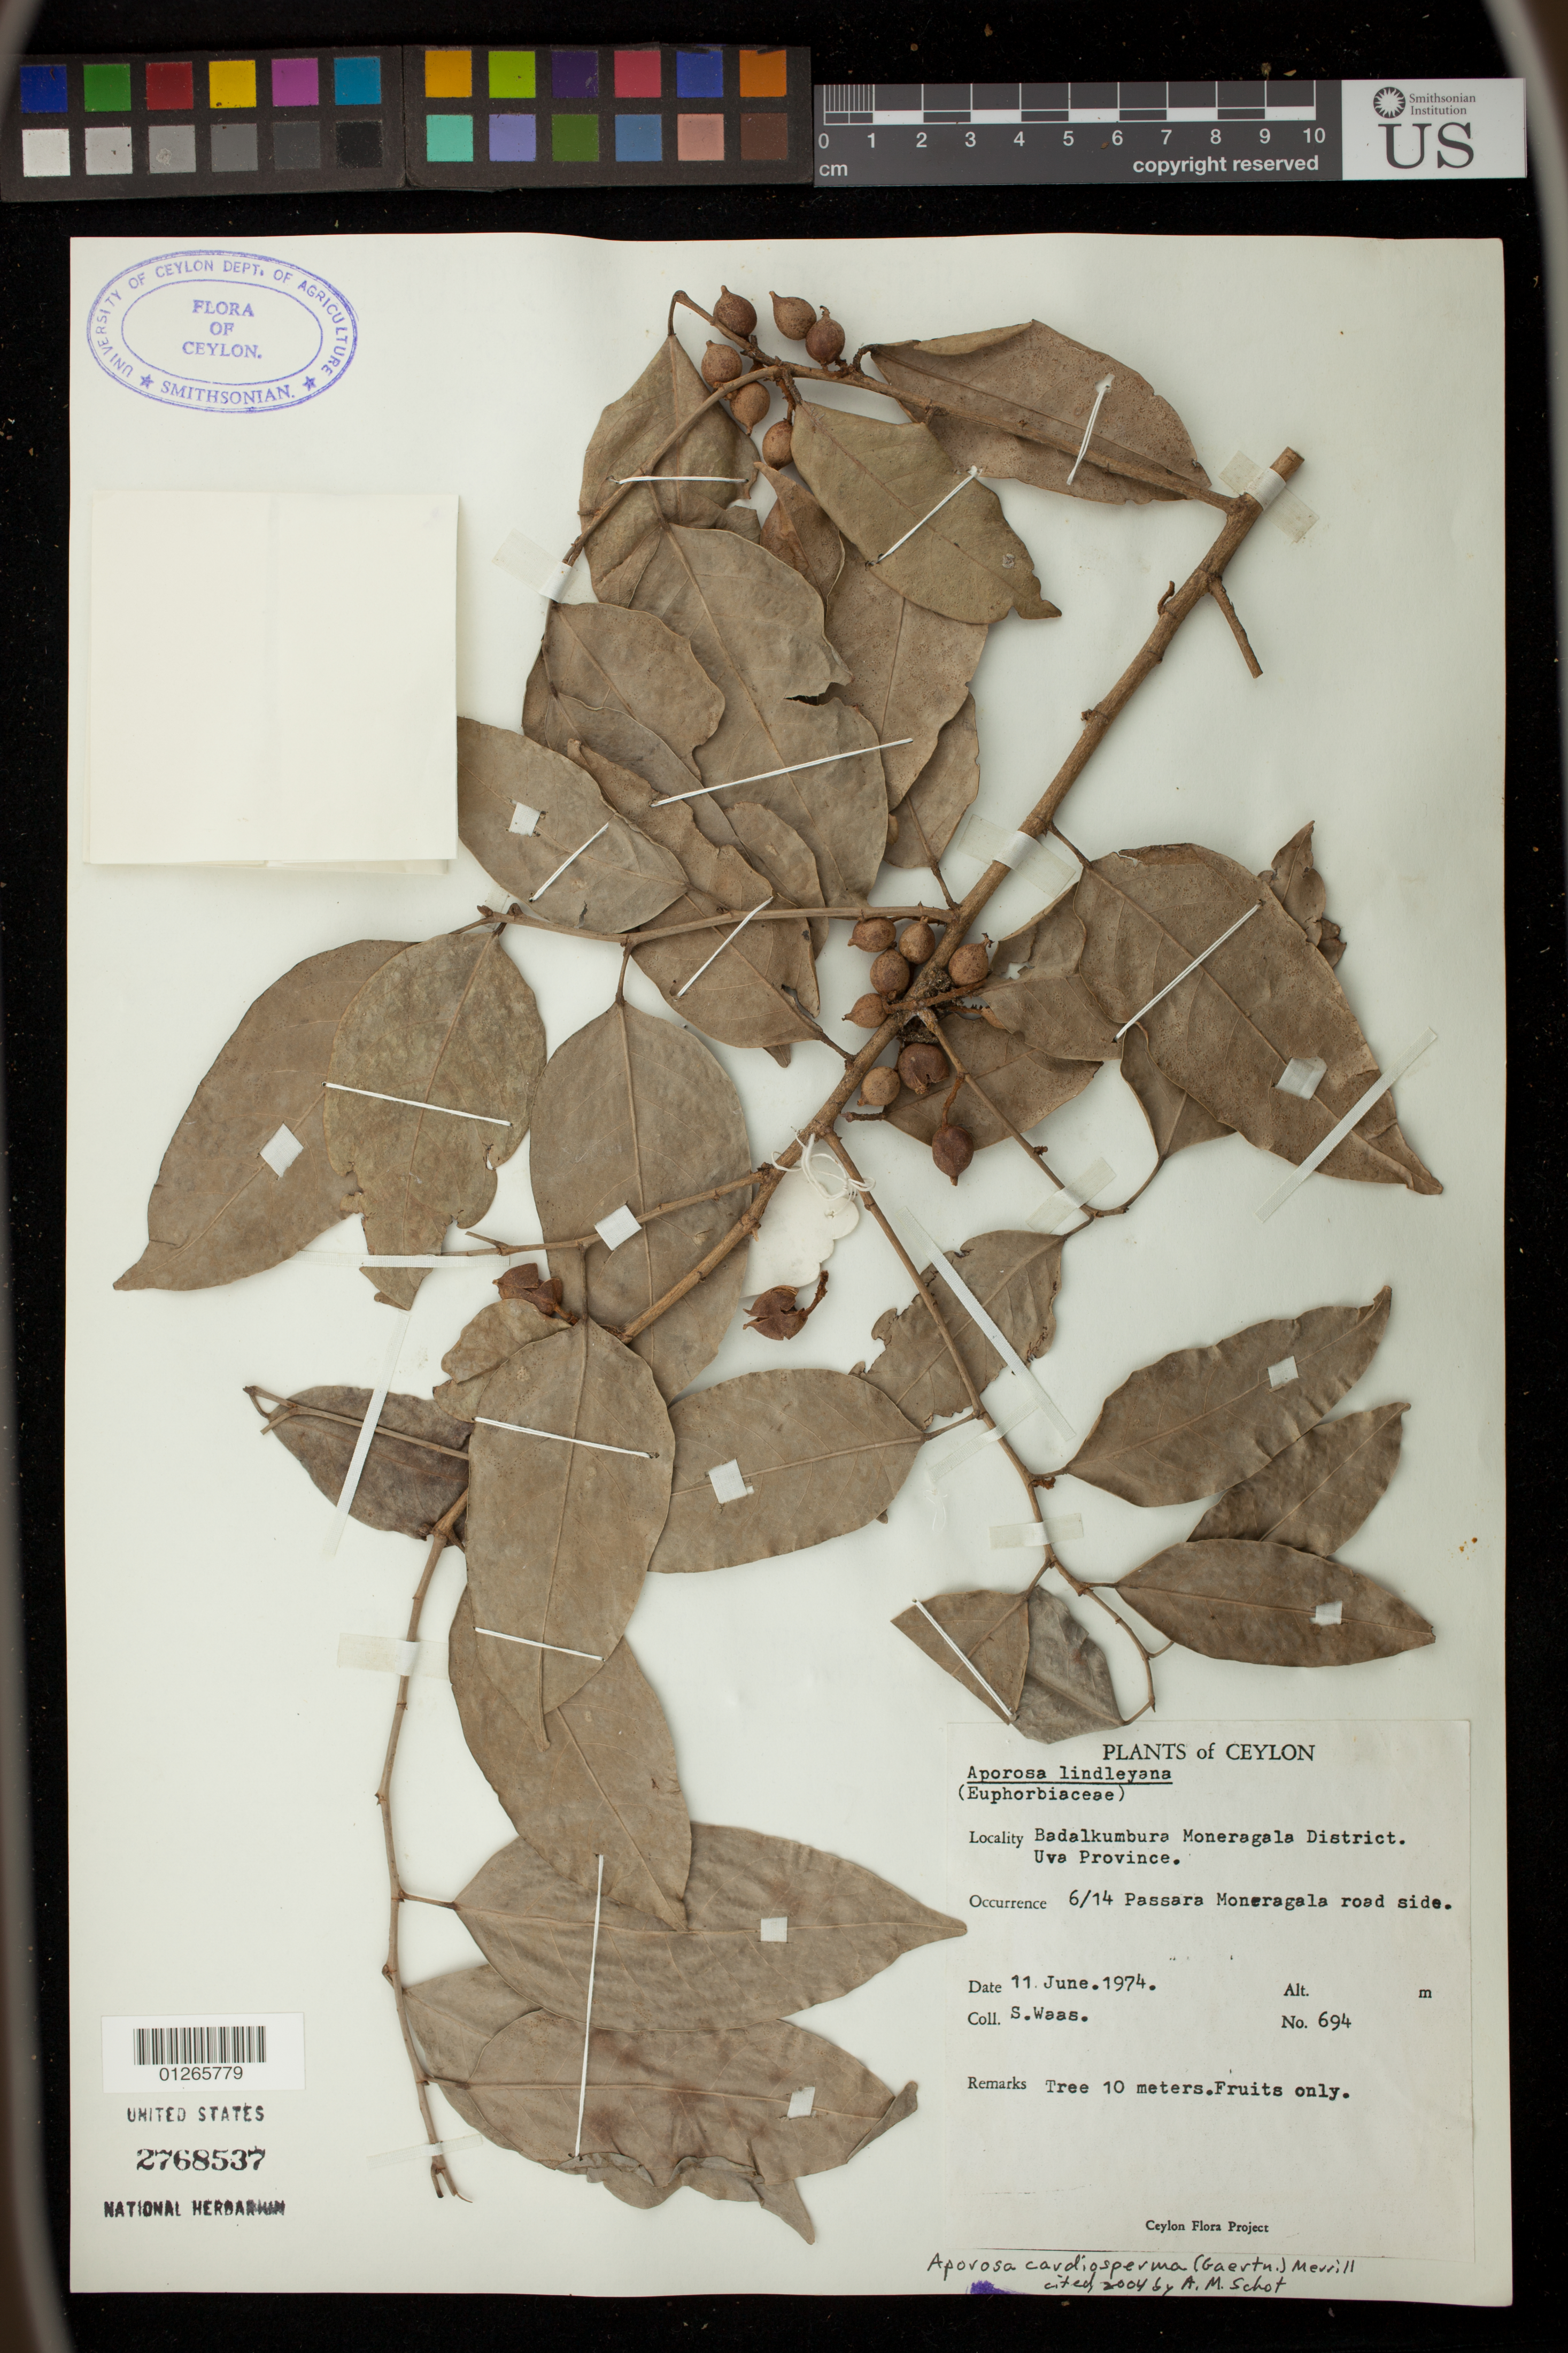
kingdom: Plantae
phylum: Tracheophyta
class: Magnoliopsida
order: Malpighiales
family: Phyllanthaceae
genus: Aporosa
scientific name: Aporosa cardiosperma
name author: (Gaertn.) Merr.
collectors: S. Waas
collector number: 694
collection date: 1974-06-11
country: Sri Lanka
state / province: Uva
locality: Badalkumbura Moneragala District, Uva Province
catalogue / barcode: US 2768537